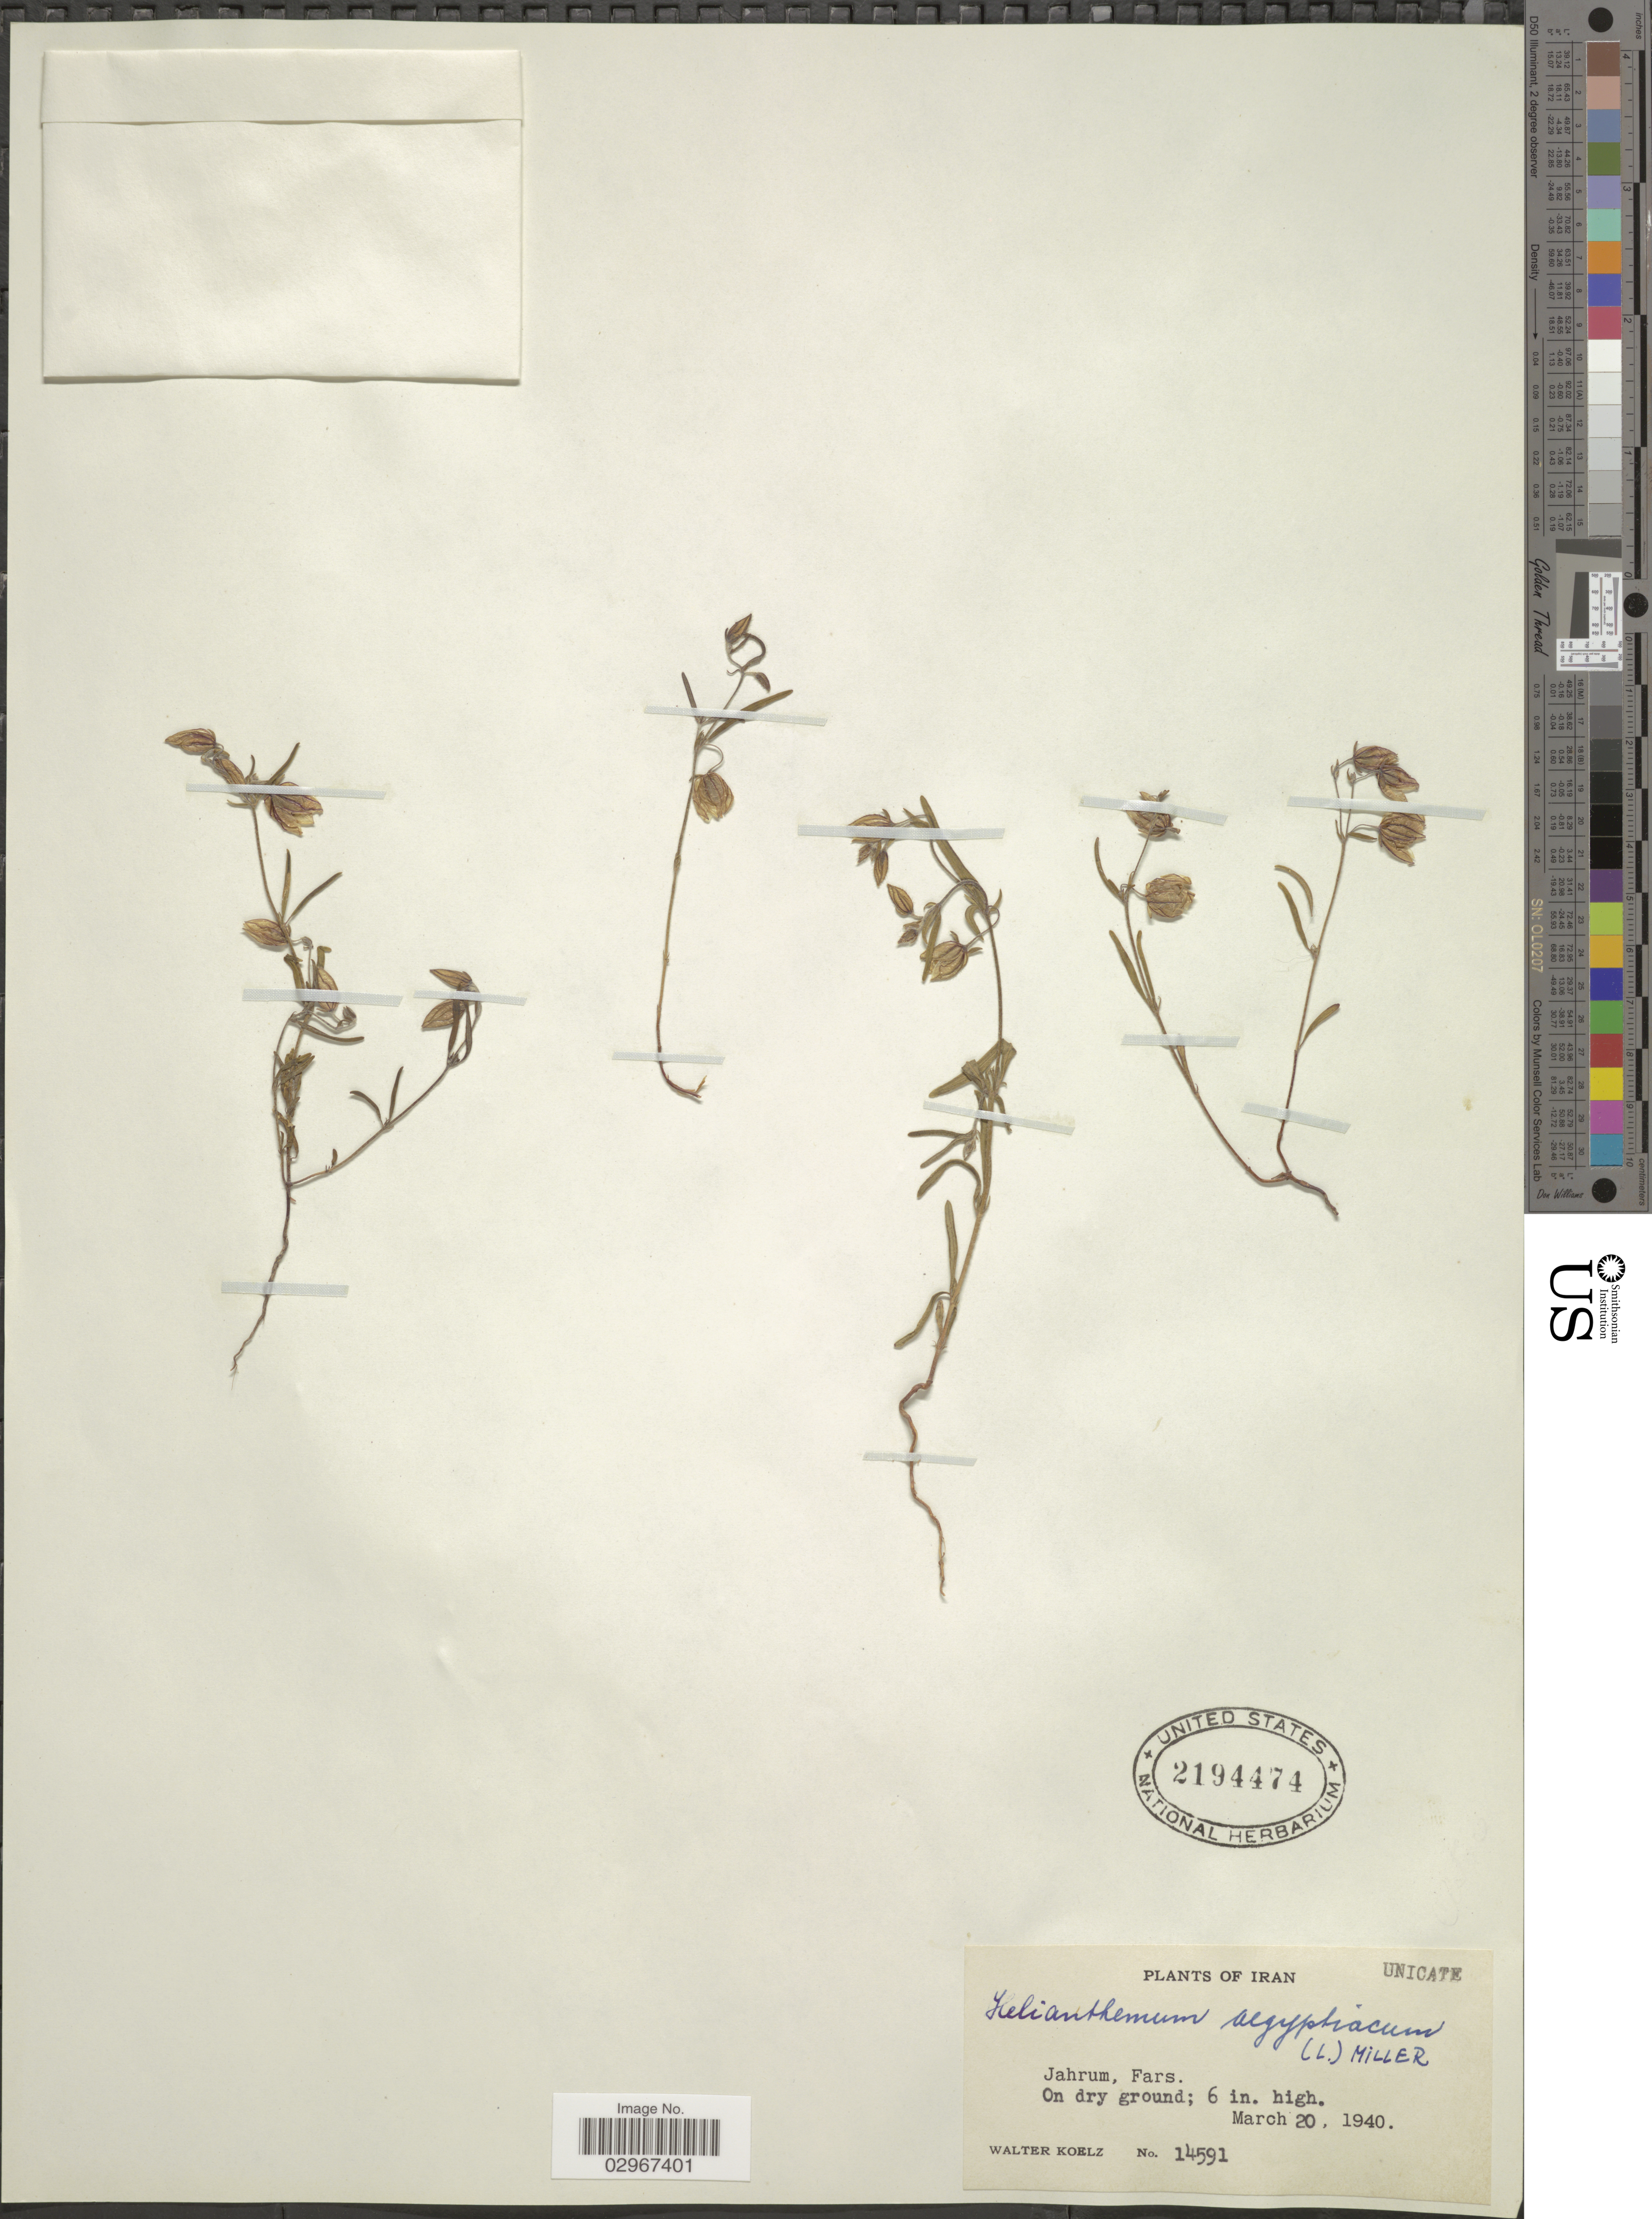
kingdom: Plantae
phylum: Tracheophyta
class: Magnoliopsida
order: Malvales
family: Cistaceae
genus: Helianthemum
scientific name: Helianthemum aegyptiacum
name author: (L.) Mill.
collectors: W. N. Koelz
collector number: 14591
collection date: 1940-03-20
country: Iran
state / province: Fars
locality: Jahrum, Fars.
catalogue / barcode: US 2194474